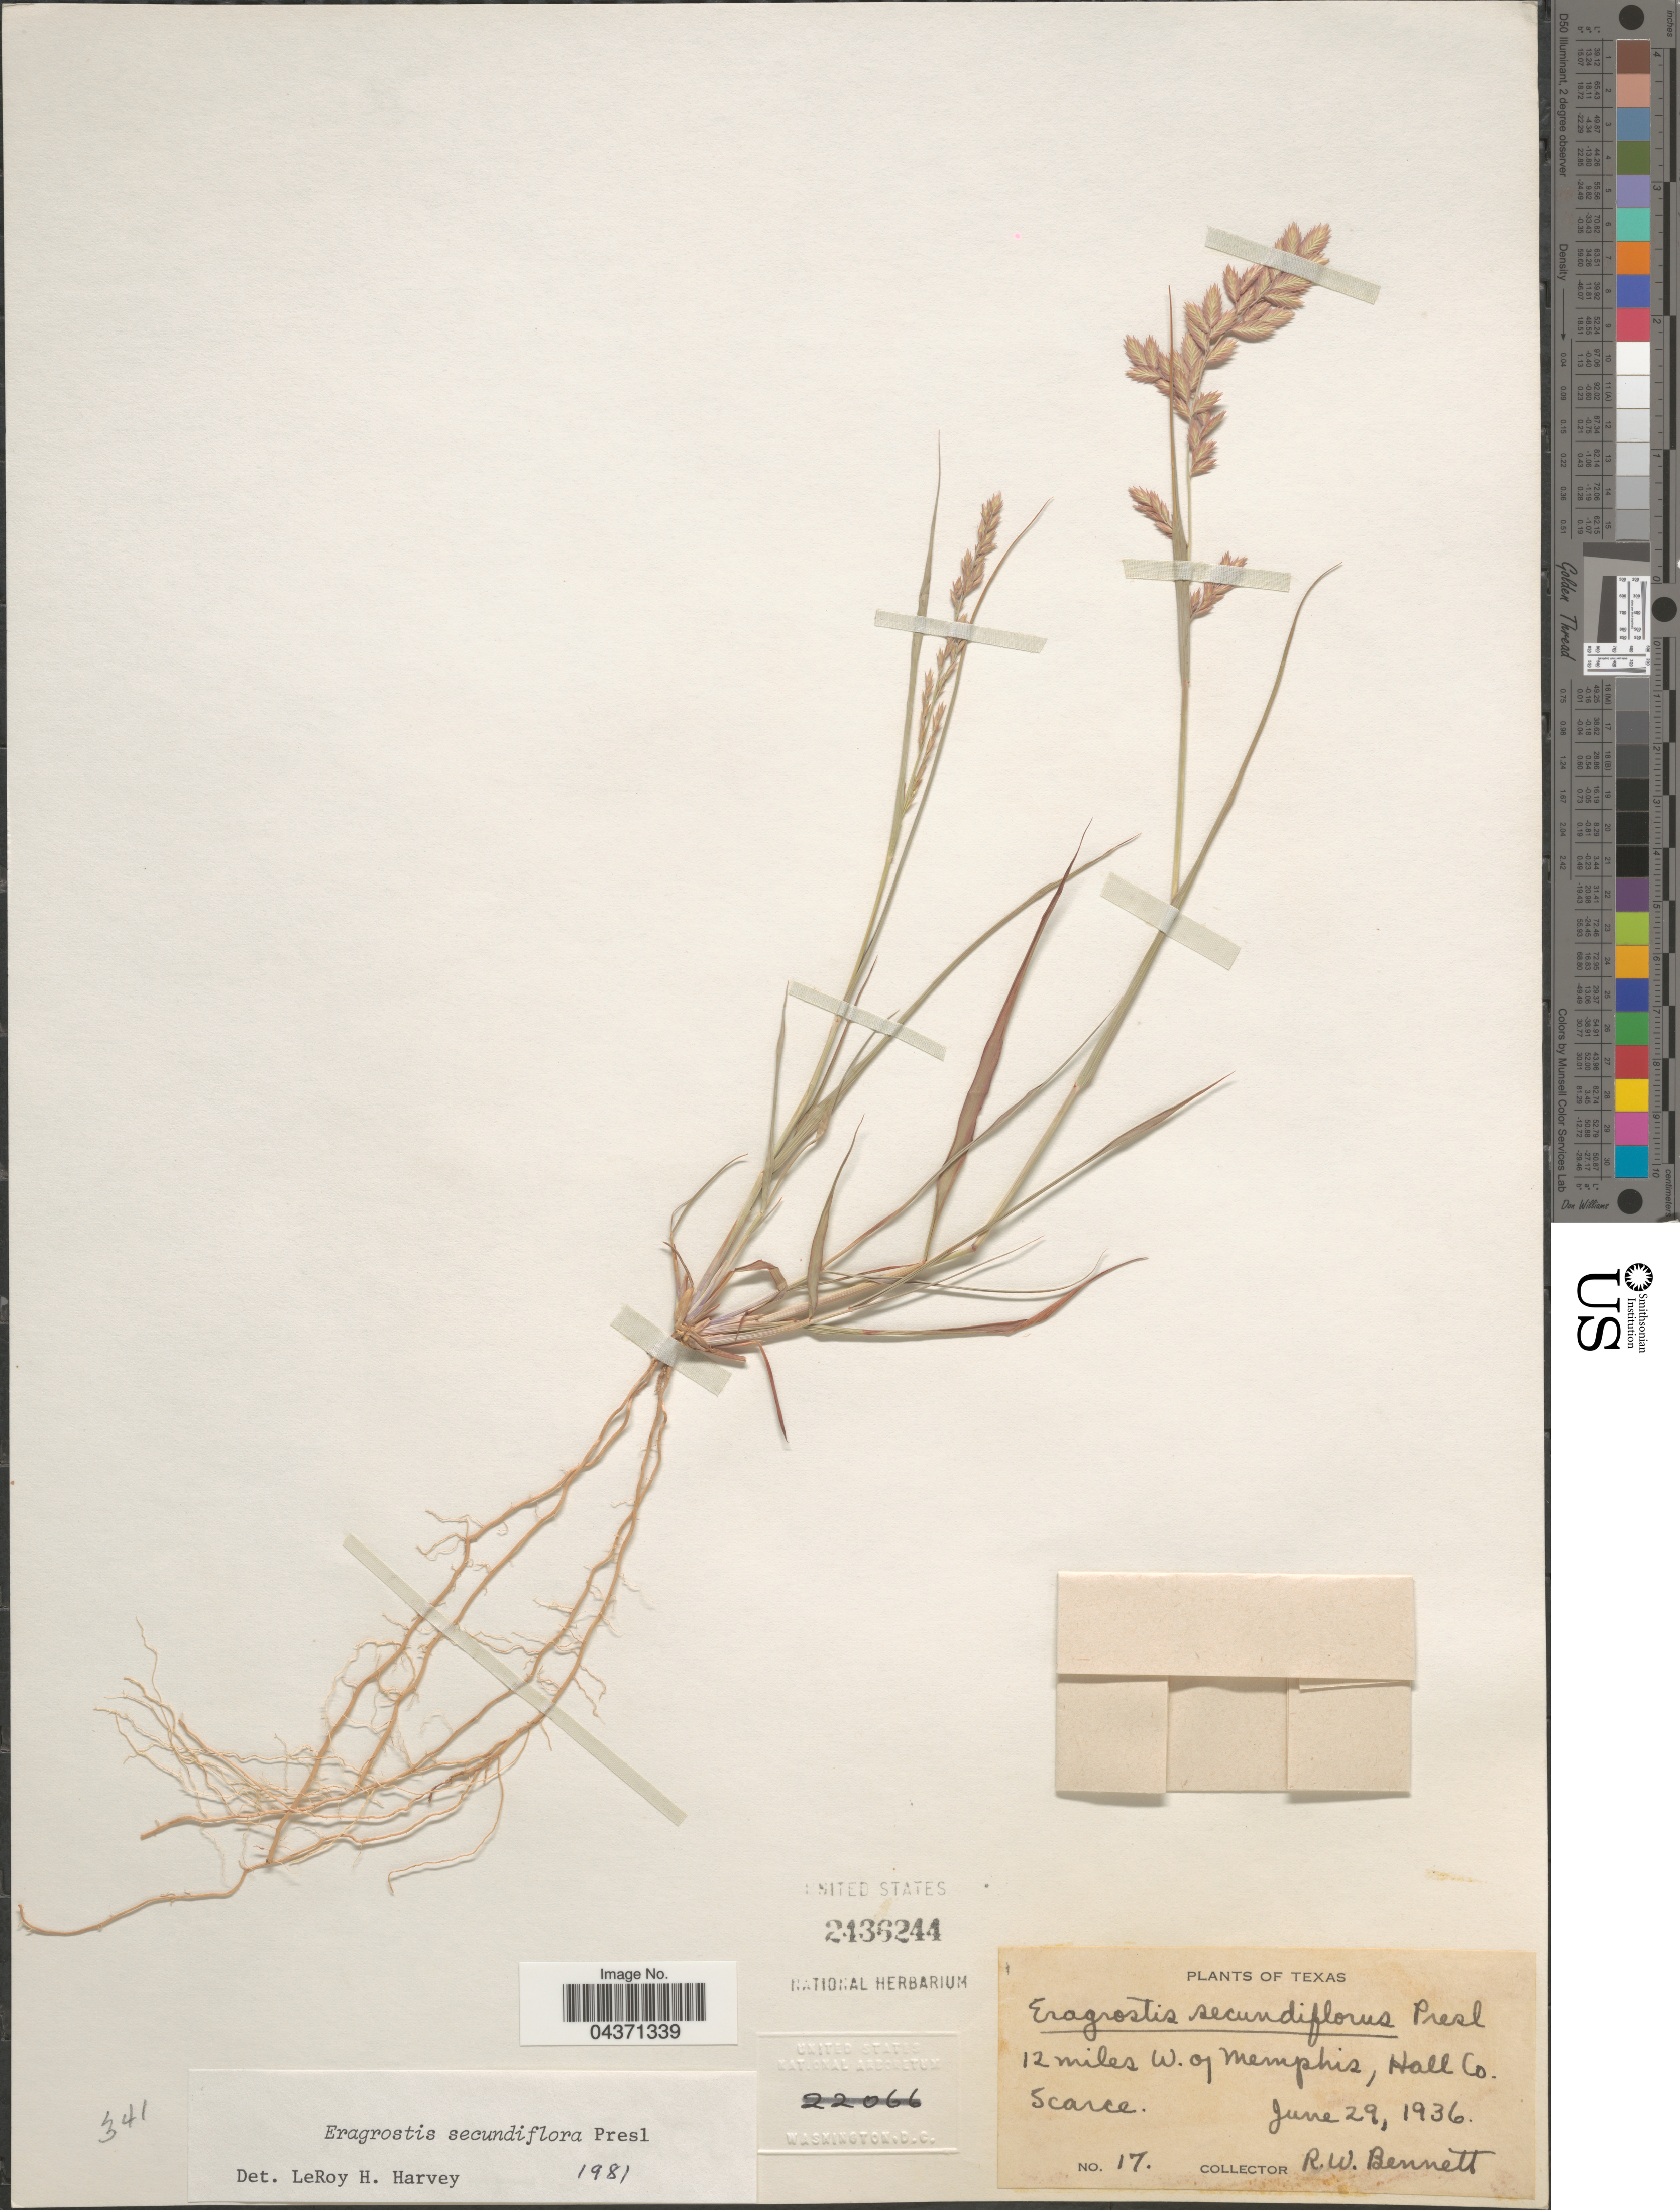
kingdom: Plantae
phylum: Tracheophyta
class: Liliopsida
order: Poales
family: Poaceae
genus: Eragrostis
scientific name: Eragrostis secundiflora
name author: J. Presl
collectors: R. W. Bennett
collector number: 17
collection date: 1936-06-29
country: United States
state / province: Texas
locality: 12 miles W. of Memphis, Hall Co.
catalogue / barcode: US 2436244